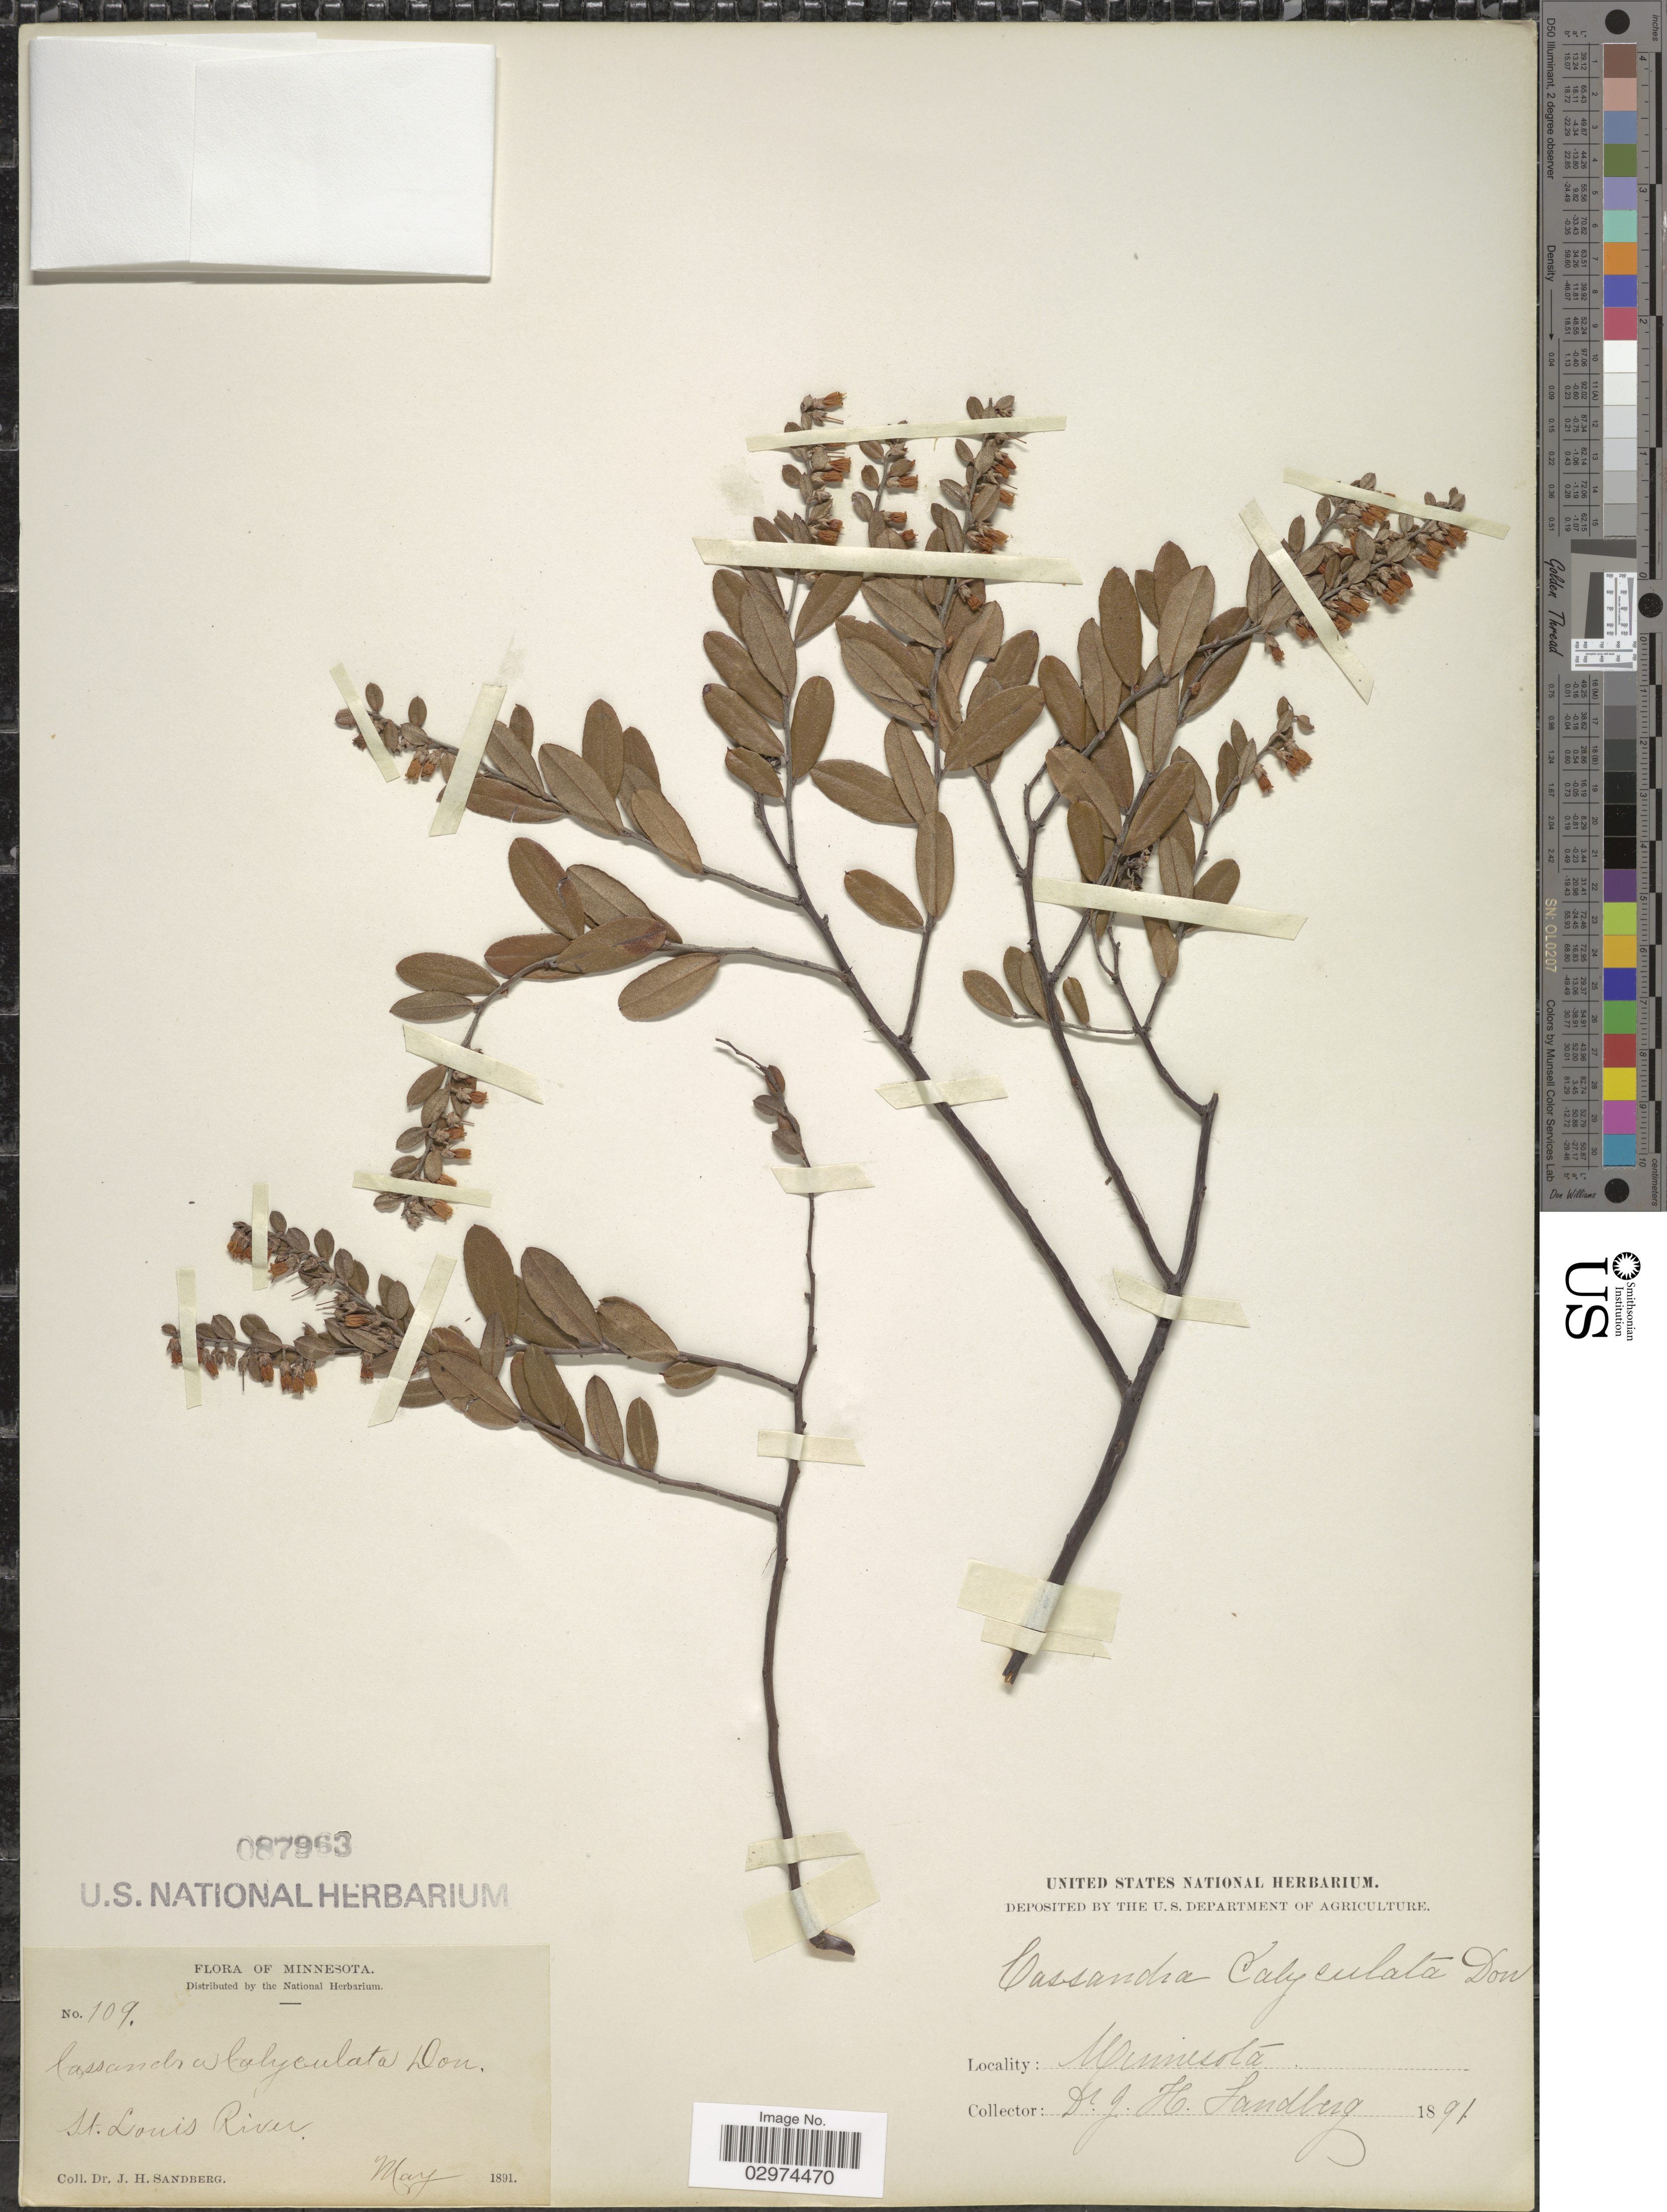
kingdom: Plantae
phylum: Tracheophyta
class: Magnoliopsida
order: Ericales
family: Ericaceae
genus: Chamaedaphne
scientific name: Chamaedaphne calyculata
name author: (L.) Moench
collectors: J. H. Sandberg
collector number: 109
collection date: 1891-05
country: United States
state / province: Minnesota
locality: St. Louis River.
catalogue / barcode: US 87963